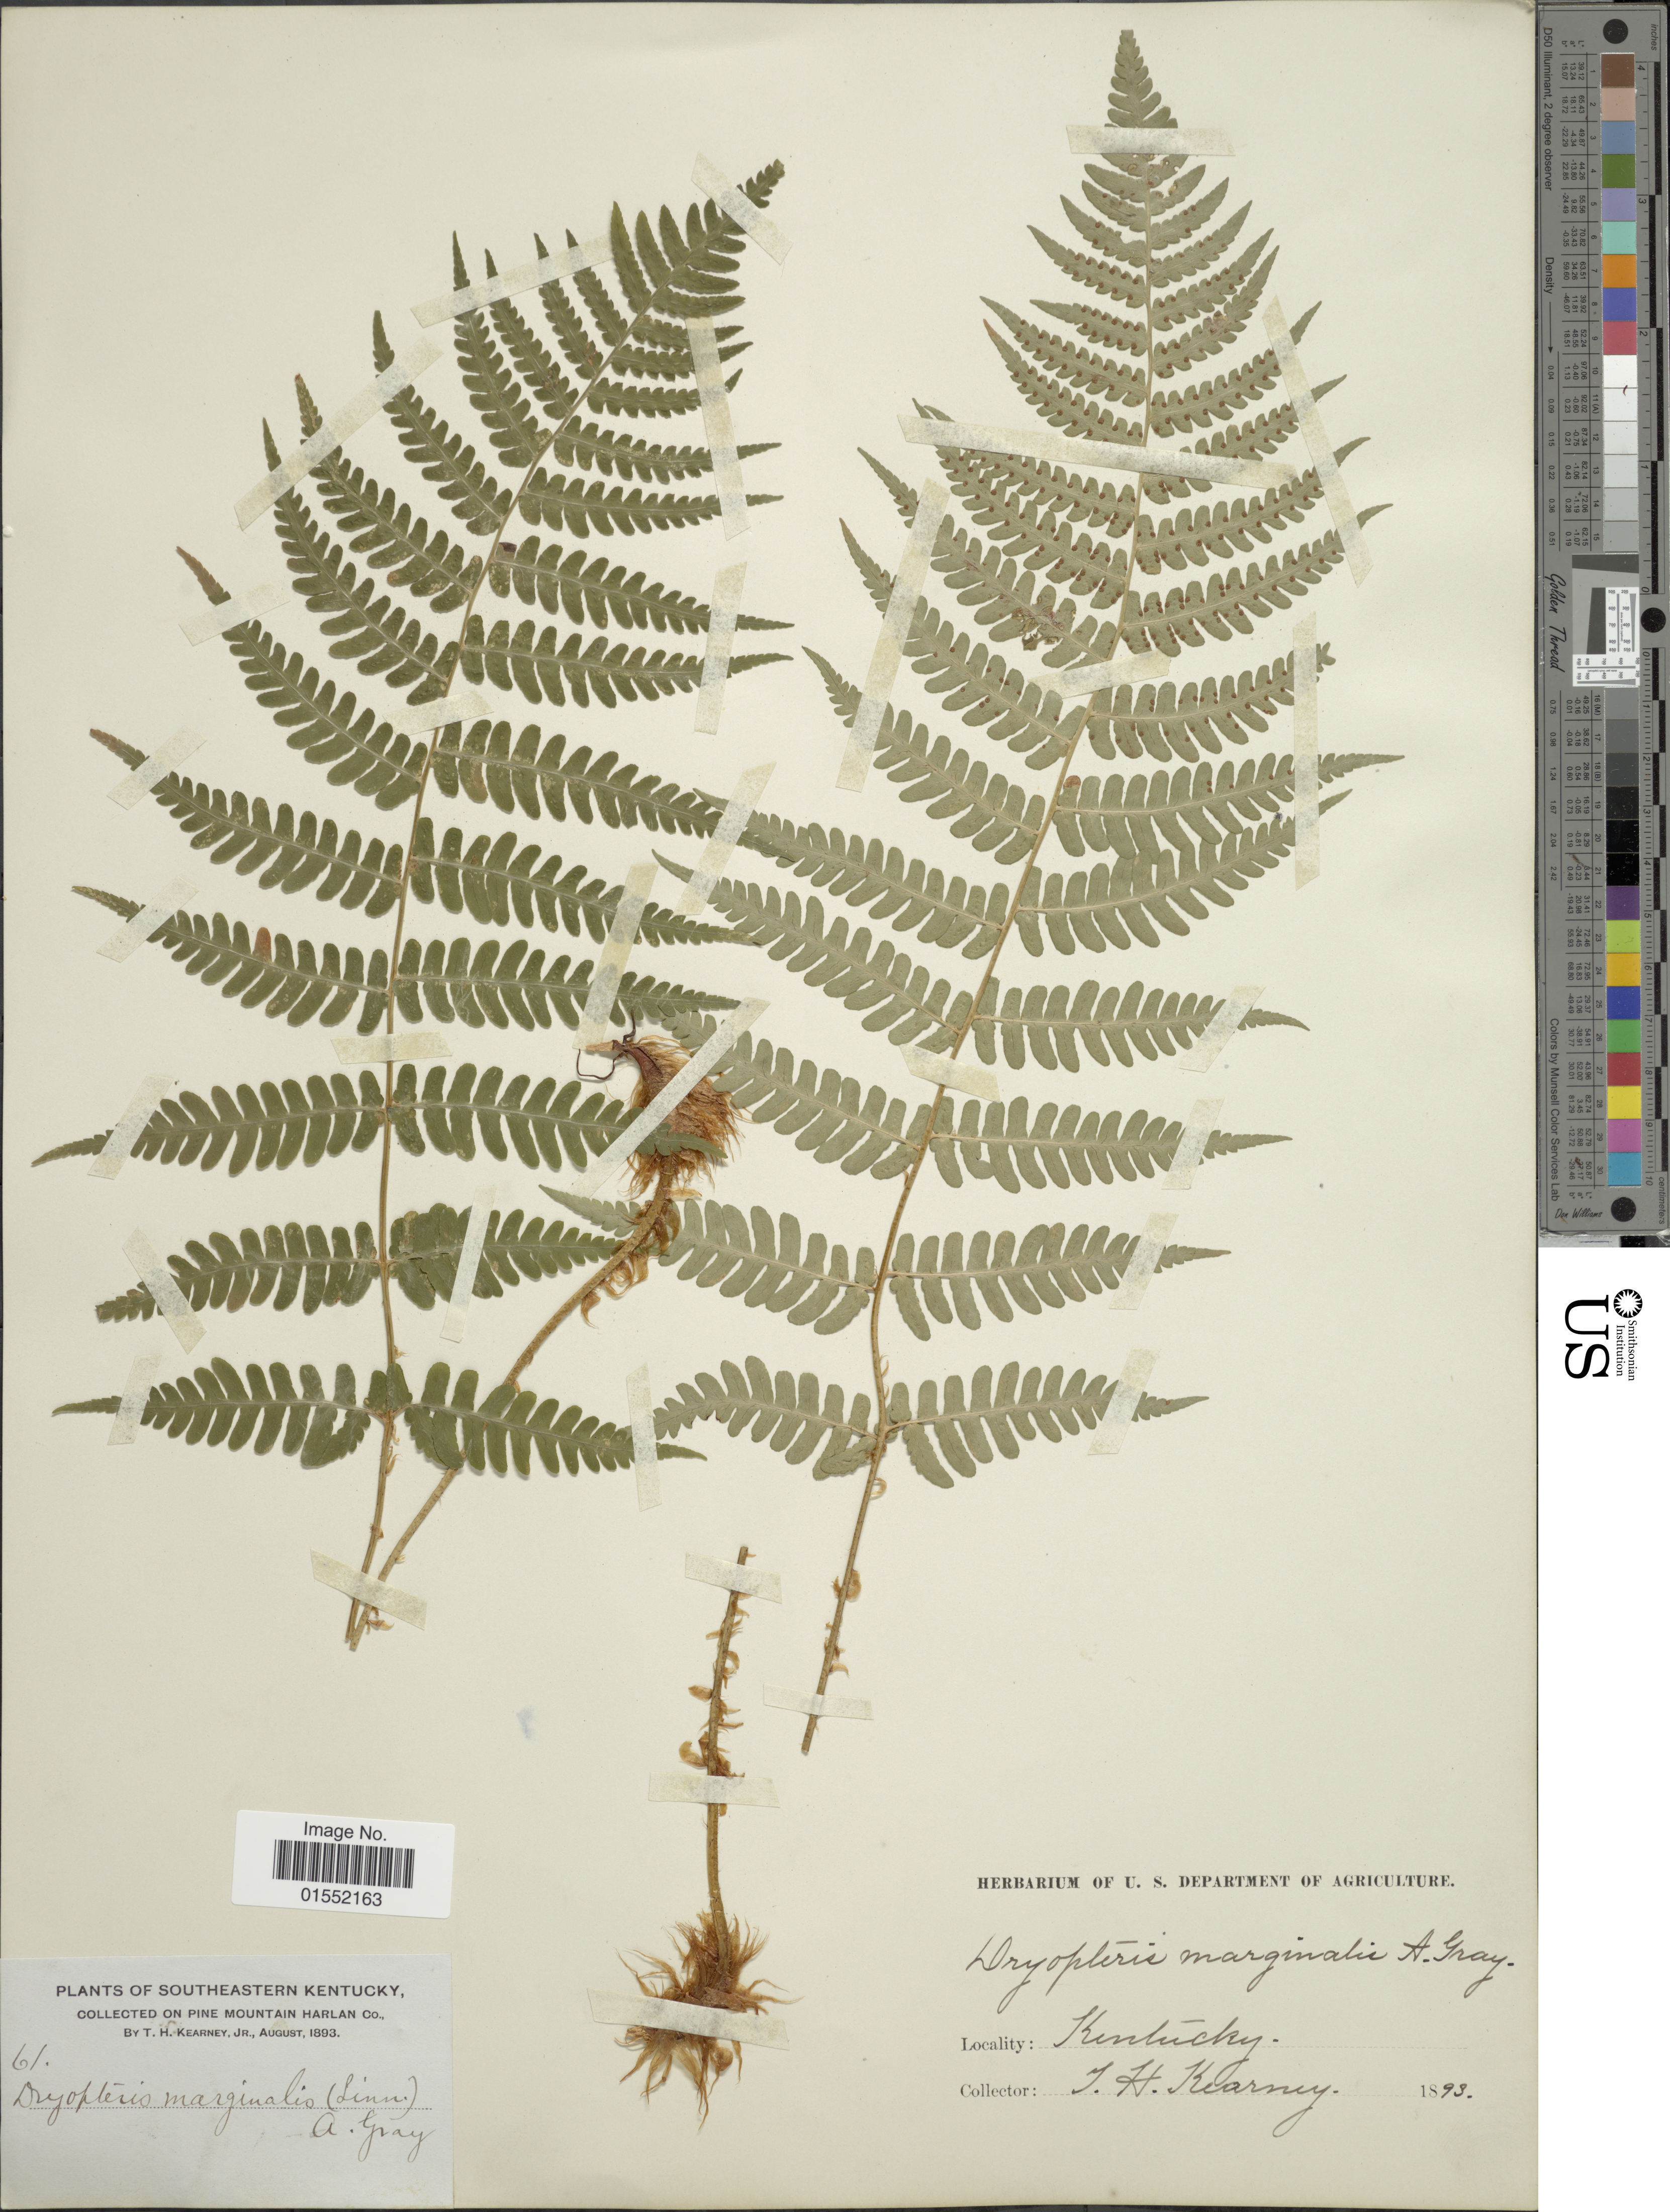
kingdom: Plantae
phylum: Tracheophyta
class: Polypodiopsida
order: Polypodiales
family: Dryopteridaceae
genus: Dryopteris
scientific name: Dryopteris marginalis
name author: (L.) A. Gray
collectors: T. H. Kearney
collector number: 61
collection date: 1893-08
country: United States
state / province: Kentucky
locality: Southeastern Kentucky, on Pine Mountain Harlan Co